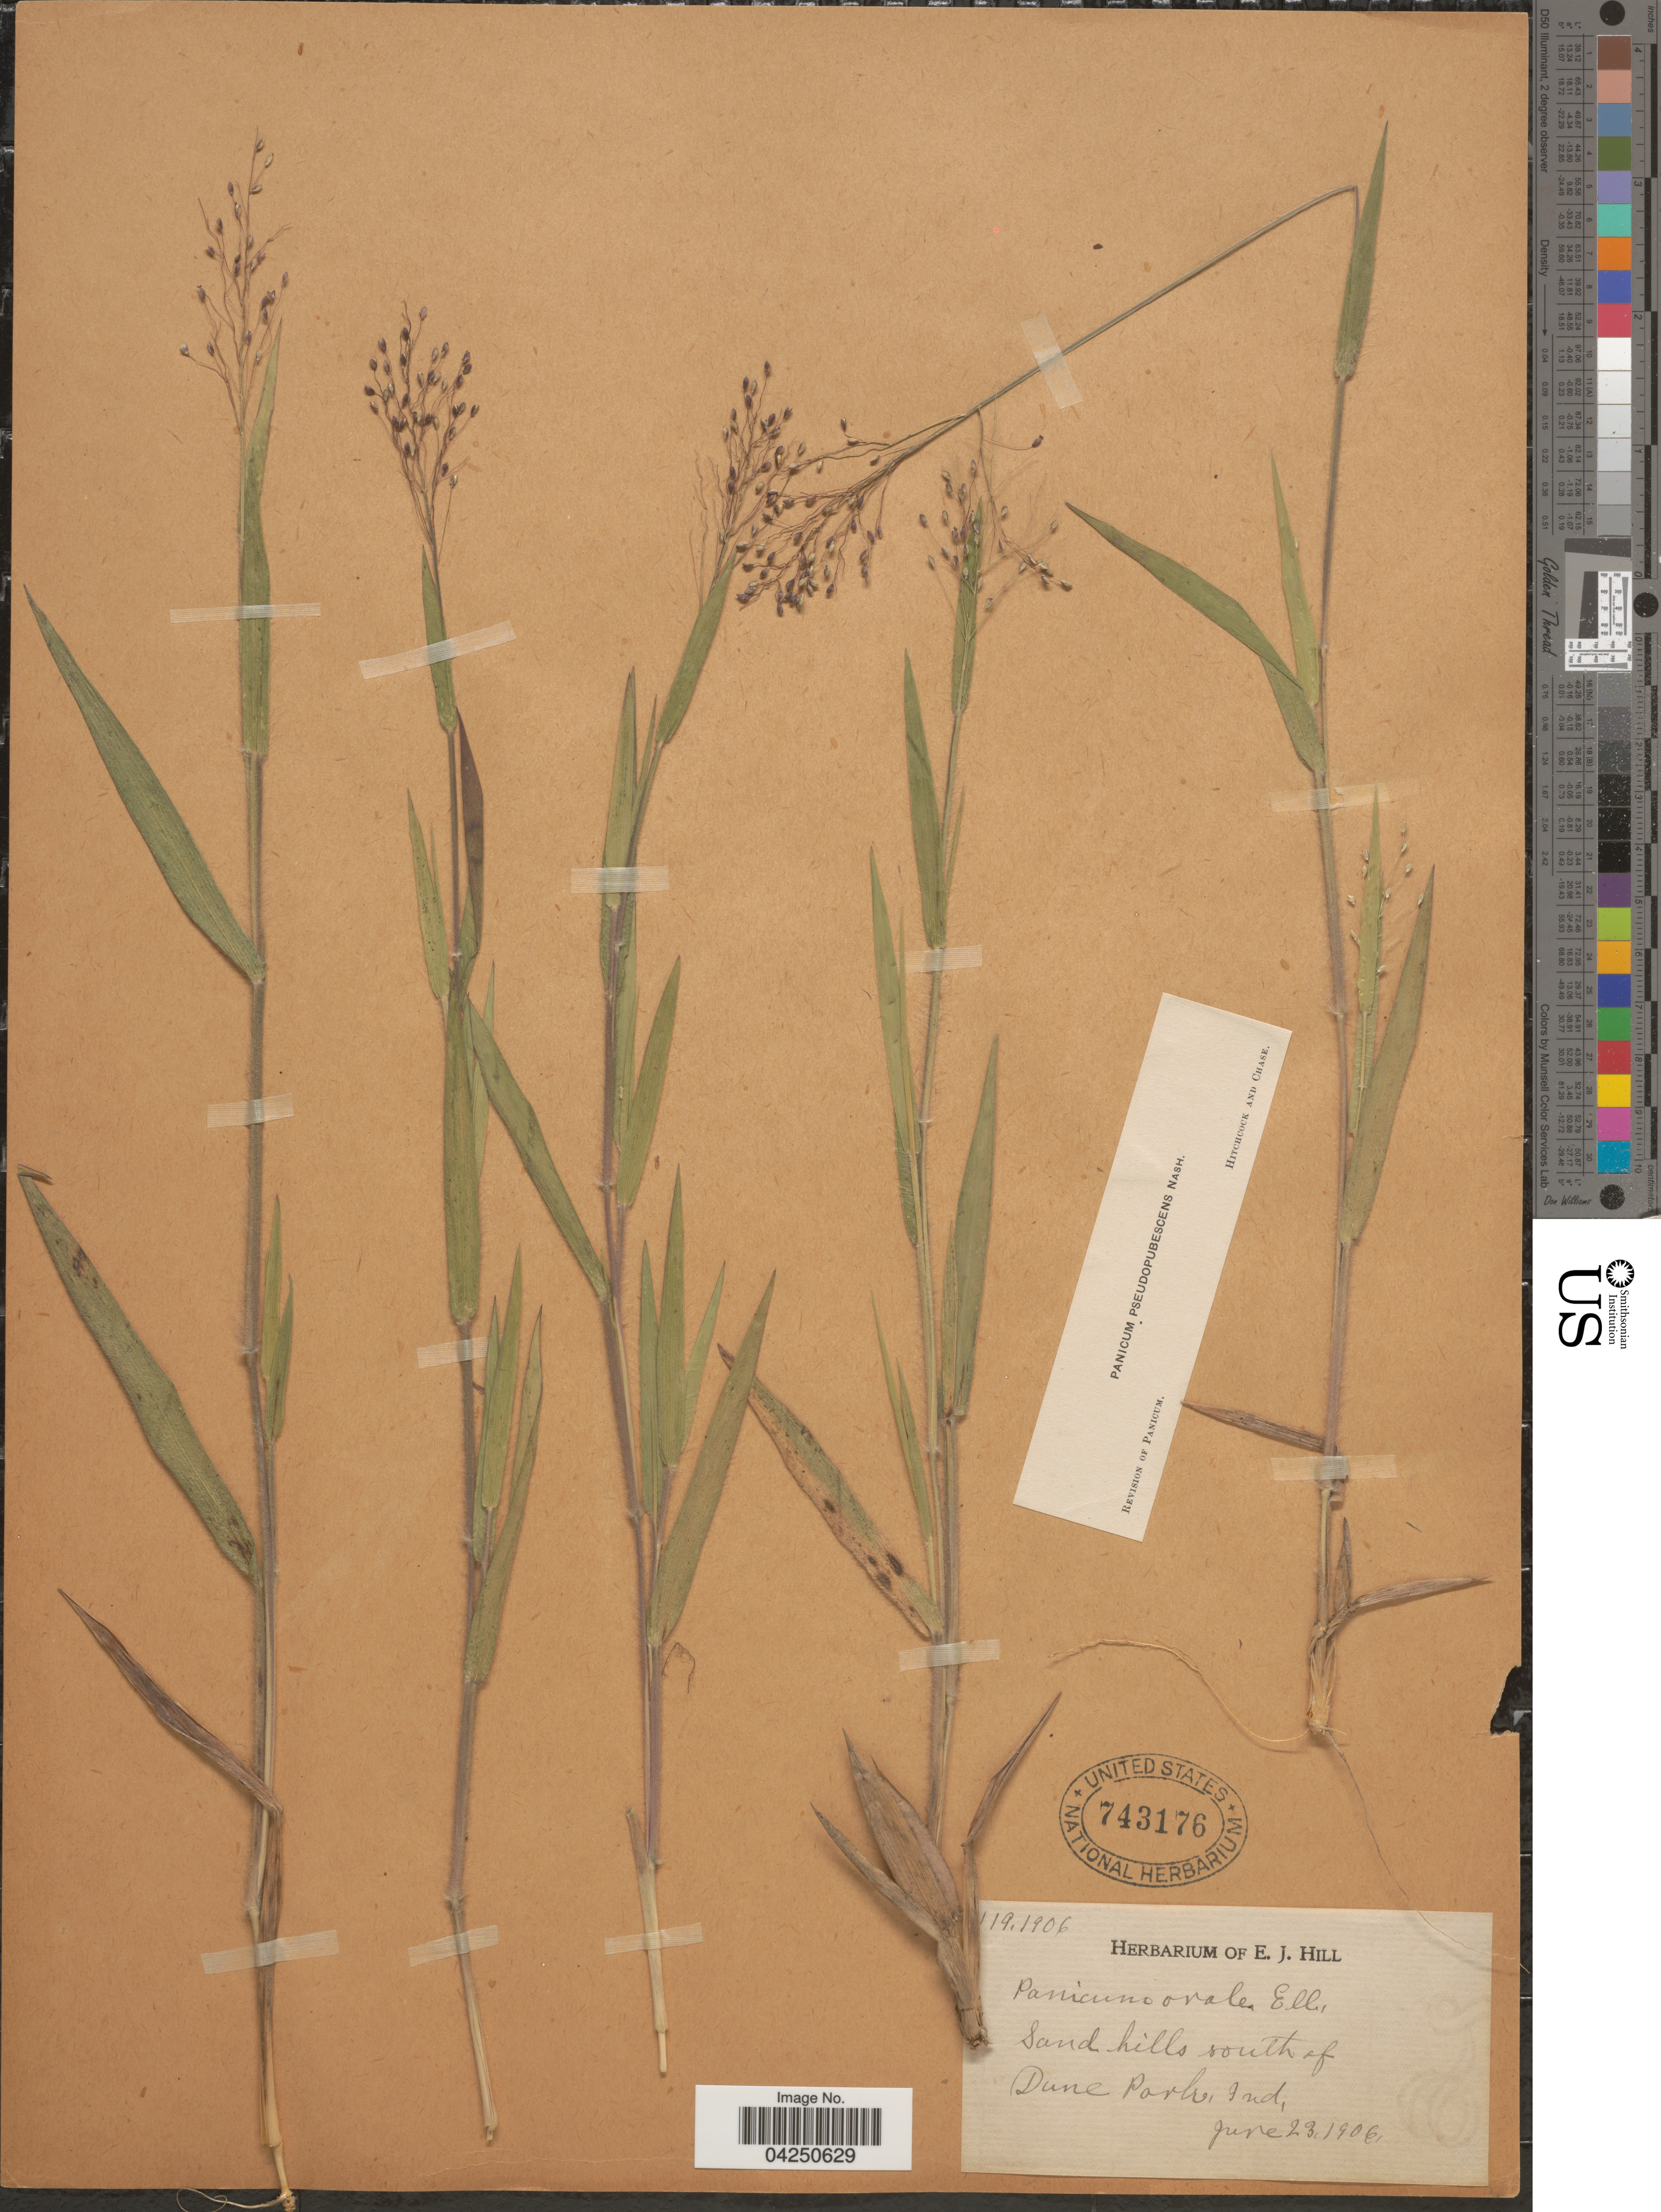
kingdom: Plantae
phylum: Tracheophyta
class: Liliopsida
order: Poales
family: Poaceae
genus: Dichanthelium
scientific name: Dichanthelium acuminatum var. acuminatum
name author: (Sw.) Gould & C.A. Clark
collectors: ex herb. E.J. Hill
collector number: !119,1906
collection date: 1906-06-23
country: United States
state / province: Indiana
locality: Sand hills south of Dune Park.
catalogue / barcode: US 743176